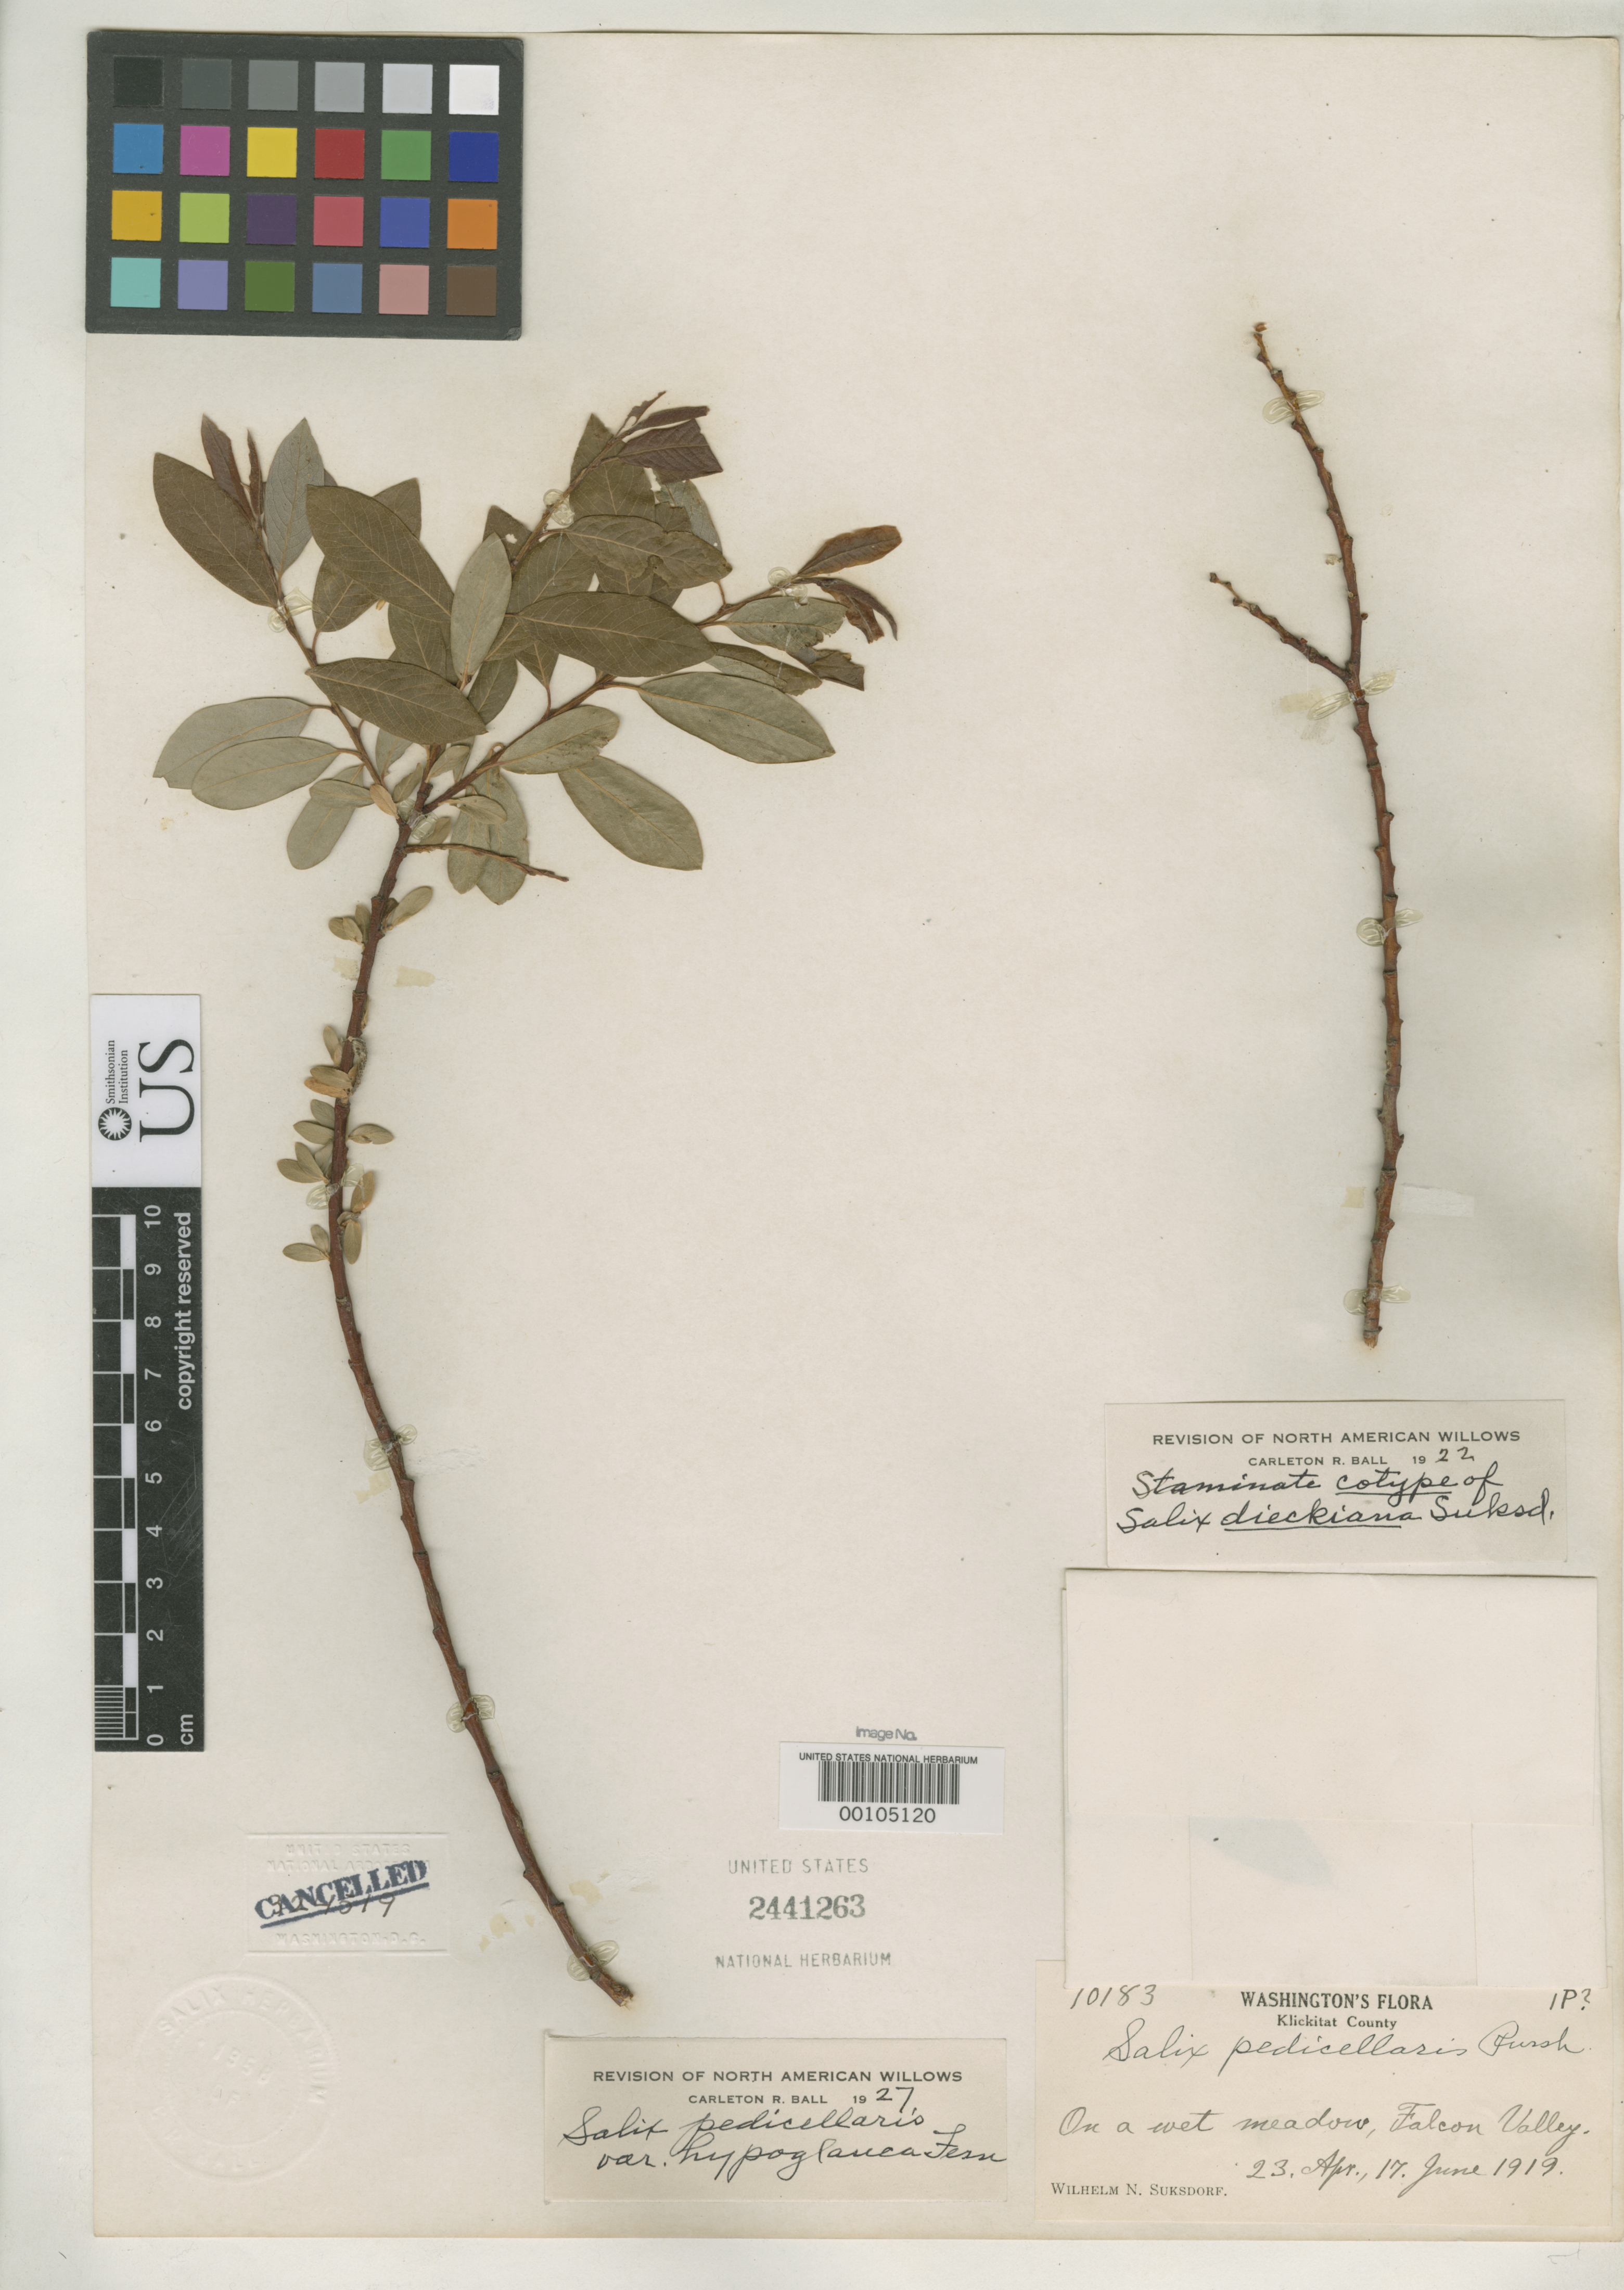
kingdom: Plantae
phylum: Tracheophyta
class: Magnoliopsida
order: Malpighiales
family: Salicaceae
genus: Salix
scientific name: Salix dieckiana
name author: Suksd.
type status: Isosyntype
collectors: W. N. Suksdorf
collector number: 10183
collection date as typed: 23 Apr 1919 to 17 Jun 1919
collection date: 1919-04-23/1919-06-17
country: United States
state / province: Washington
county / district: Klickitat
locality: Falcon Valley.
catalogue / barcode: US 2441263